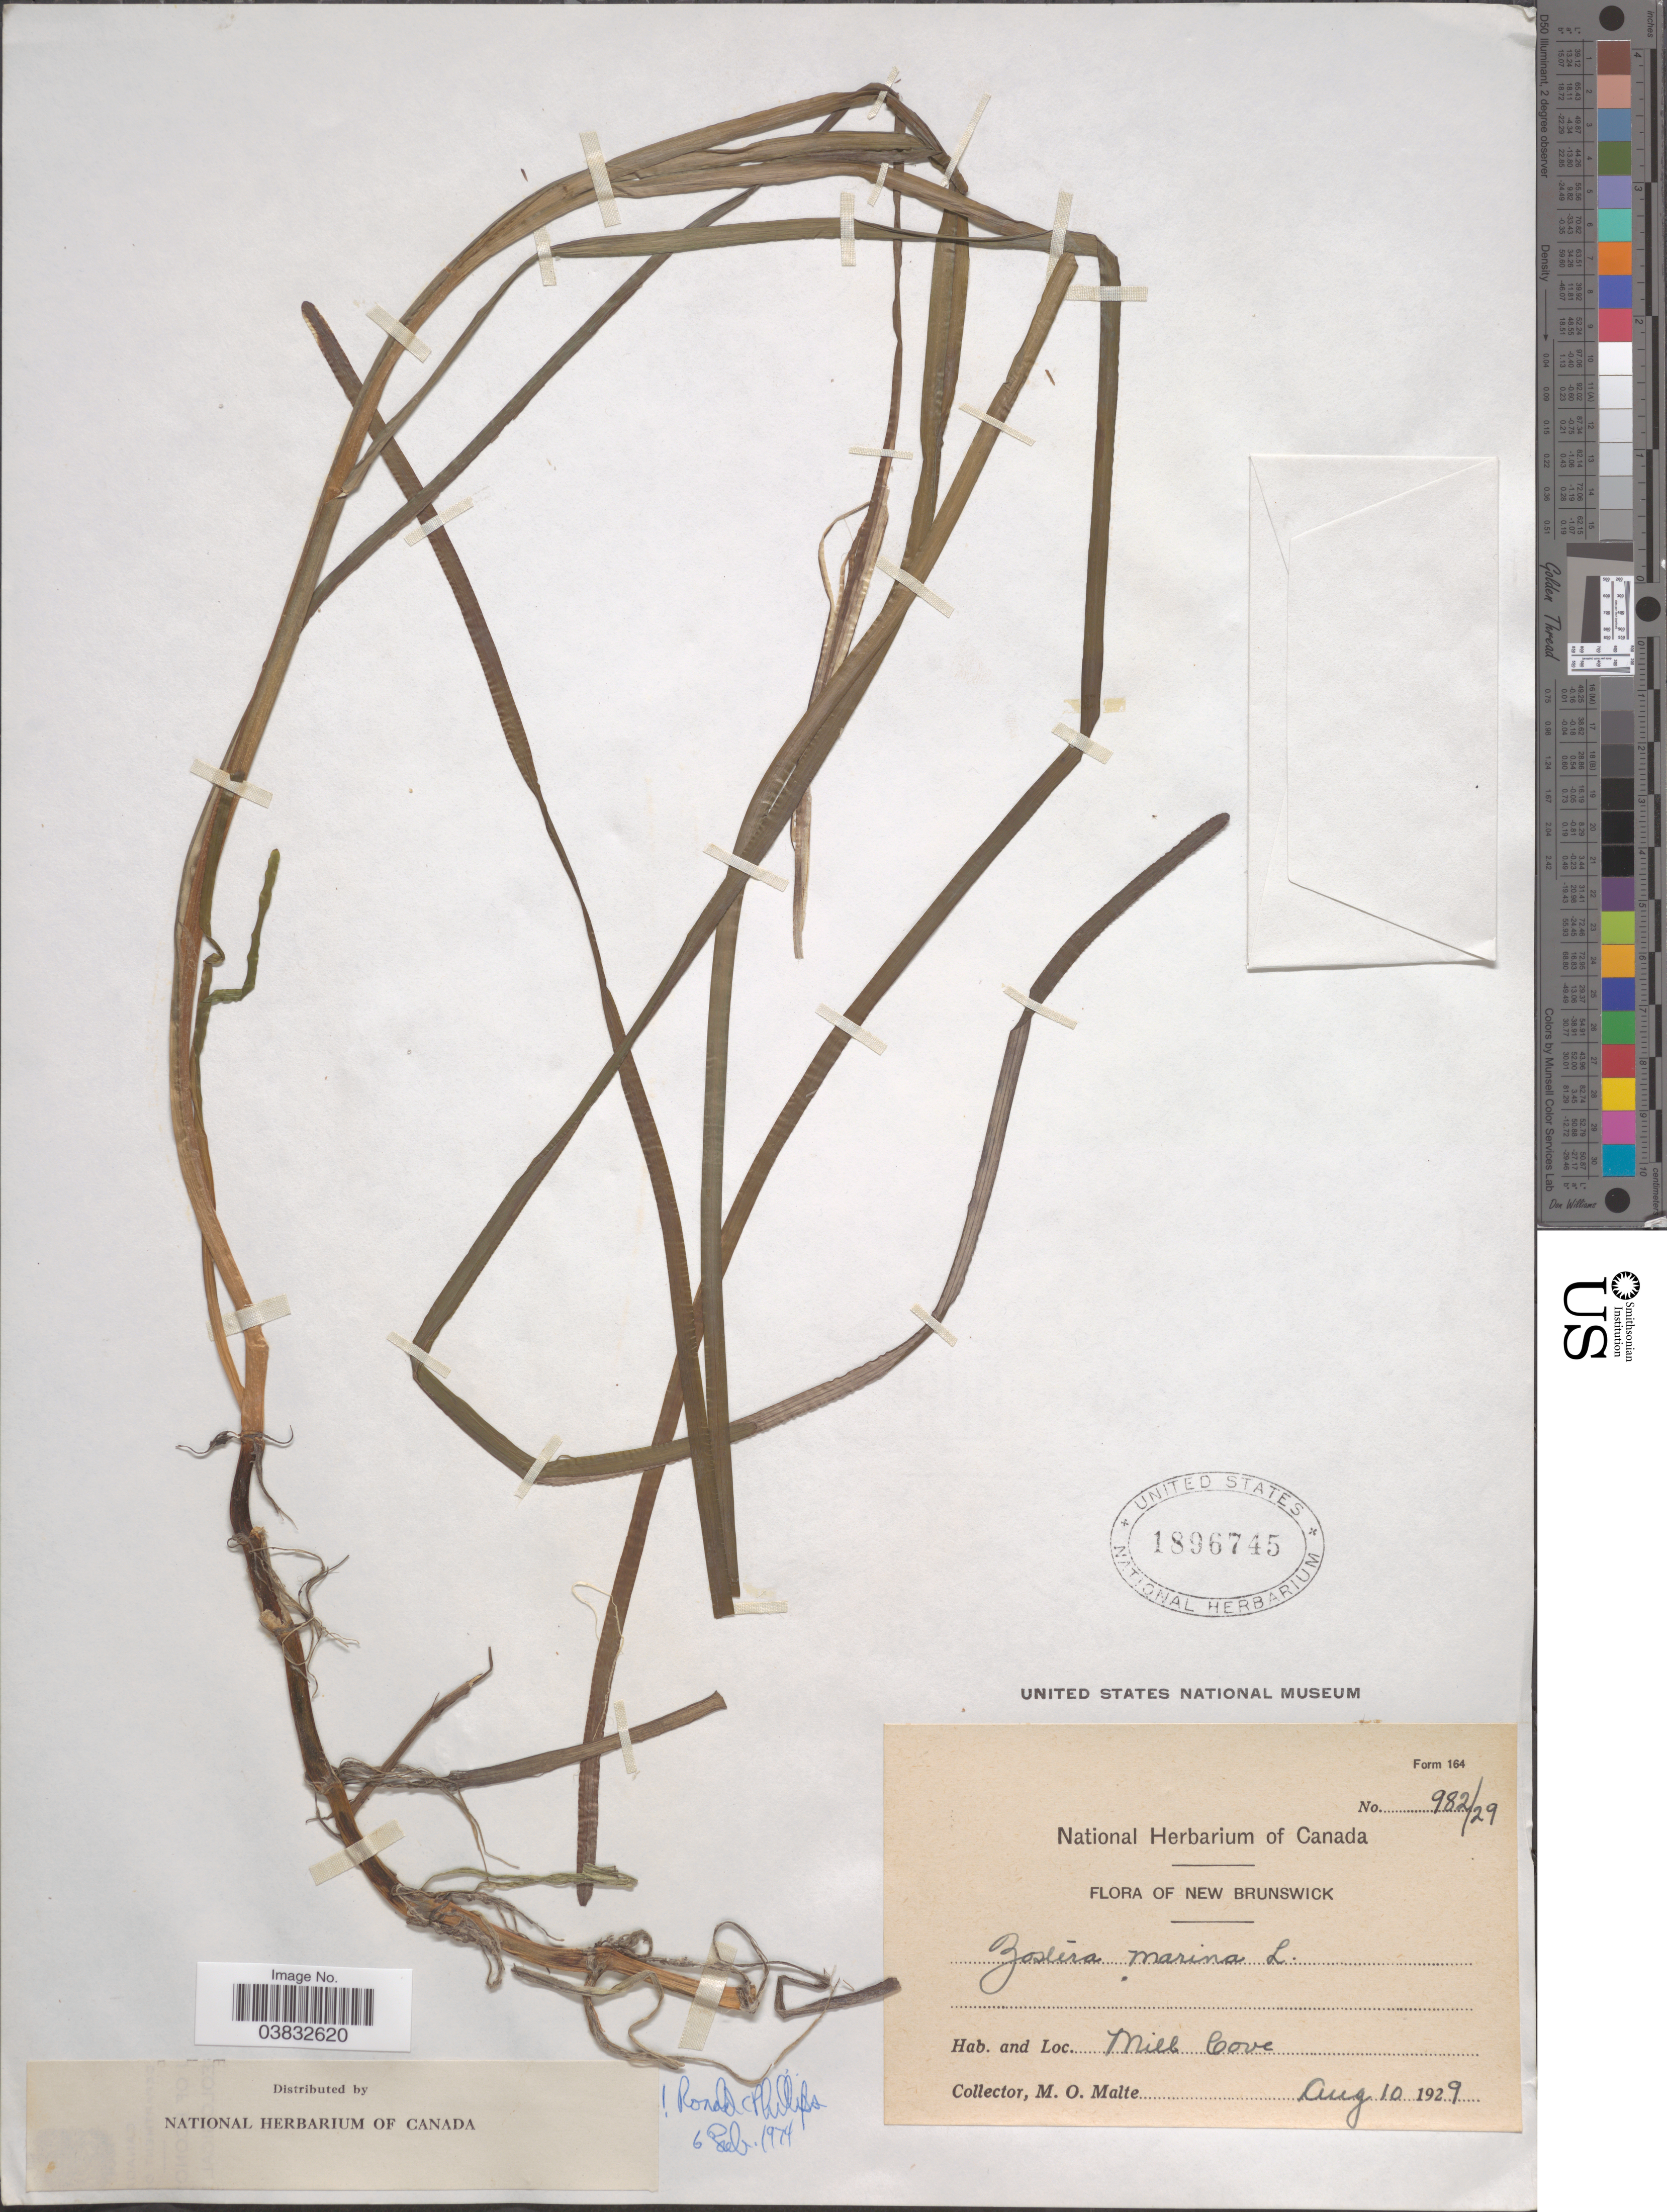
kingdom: Plantae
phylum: Tracheophyta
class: Liliopsida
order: Alismatales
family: Zosteraceae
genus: Zostera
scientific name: Zostera marina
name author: L.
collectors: M. O. Malte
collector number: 982/29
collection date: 1929-08-10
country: Canada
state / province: New Brunswick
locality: Mill Cove.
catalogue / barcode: US 1896745